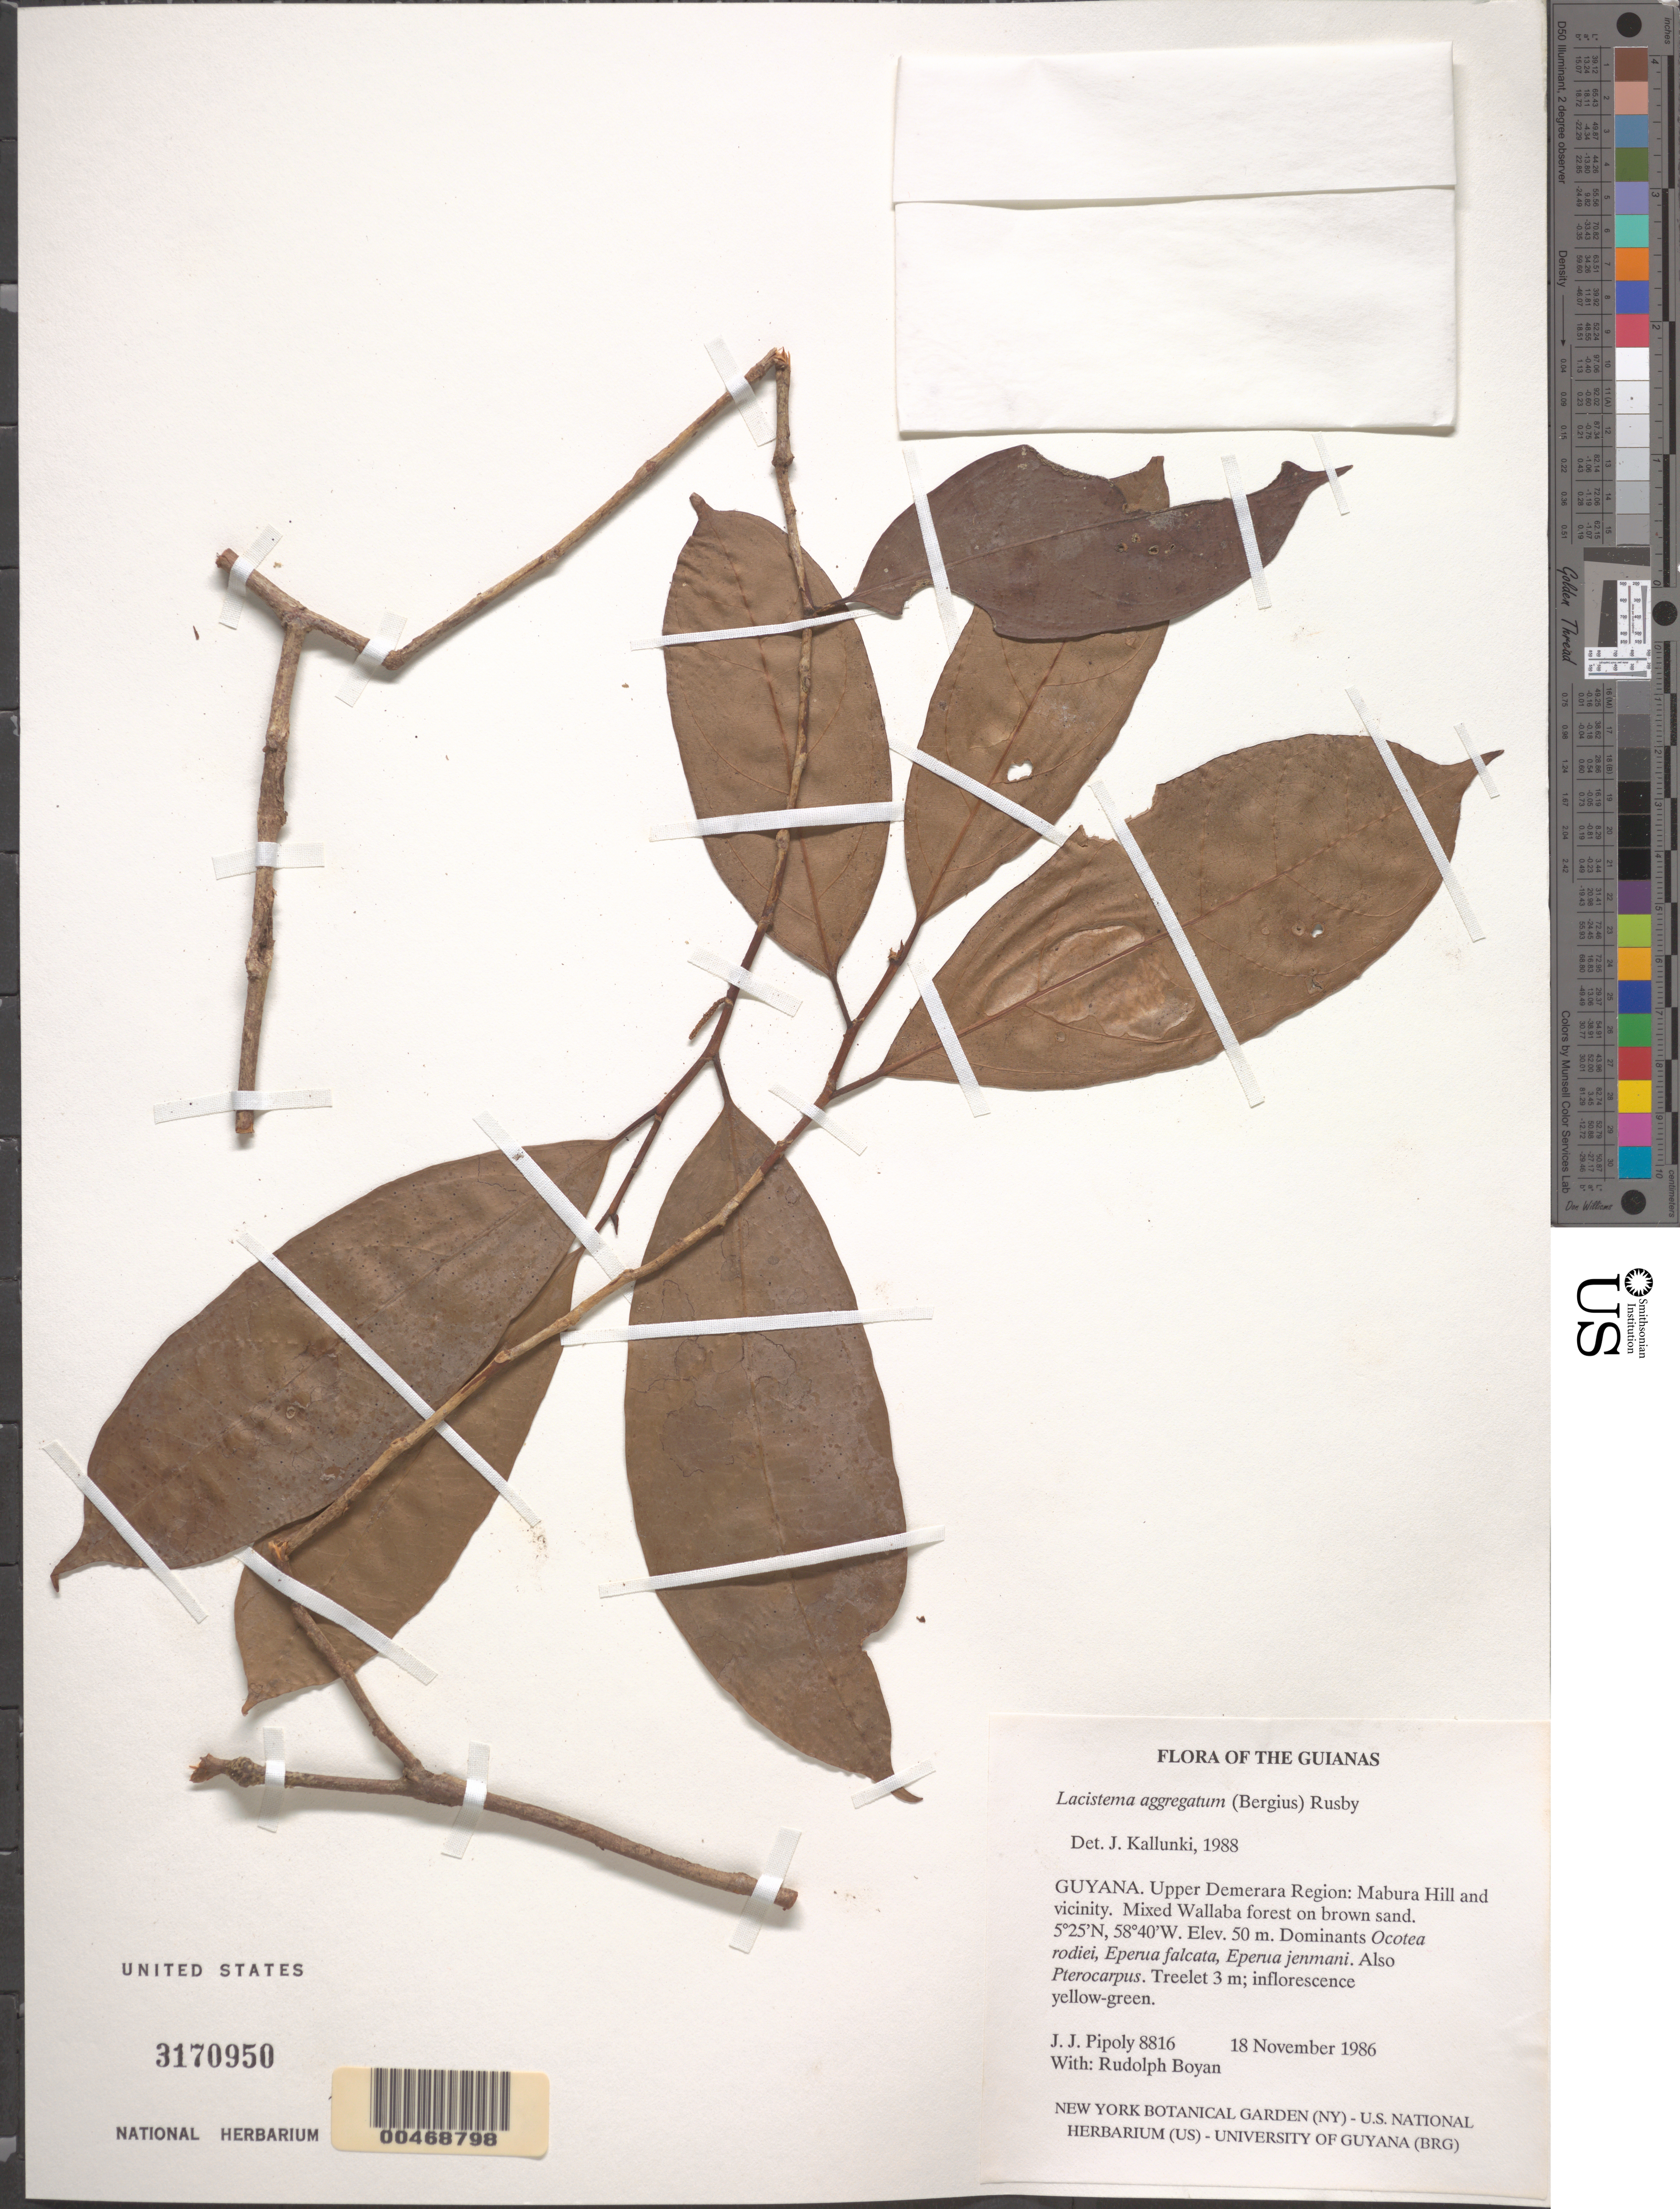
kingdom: Plantae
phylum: Tracheophyta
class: Magnoliopsida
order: Malpighiales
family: Lacistemataceae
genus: Lacistema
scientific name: Lacistema aggregatum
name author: (P.J. Bergius) Rusby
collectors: J. J. Pipoly & R. Boyan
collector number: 8816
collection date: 1986-11-18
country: Guyana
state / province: U. Demerara-Berbice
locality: The Guianas. Upper Demerara Region: Mabura Hill and vicinity.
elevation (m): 50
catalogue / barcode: US 3170950